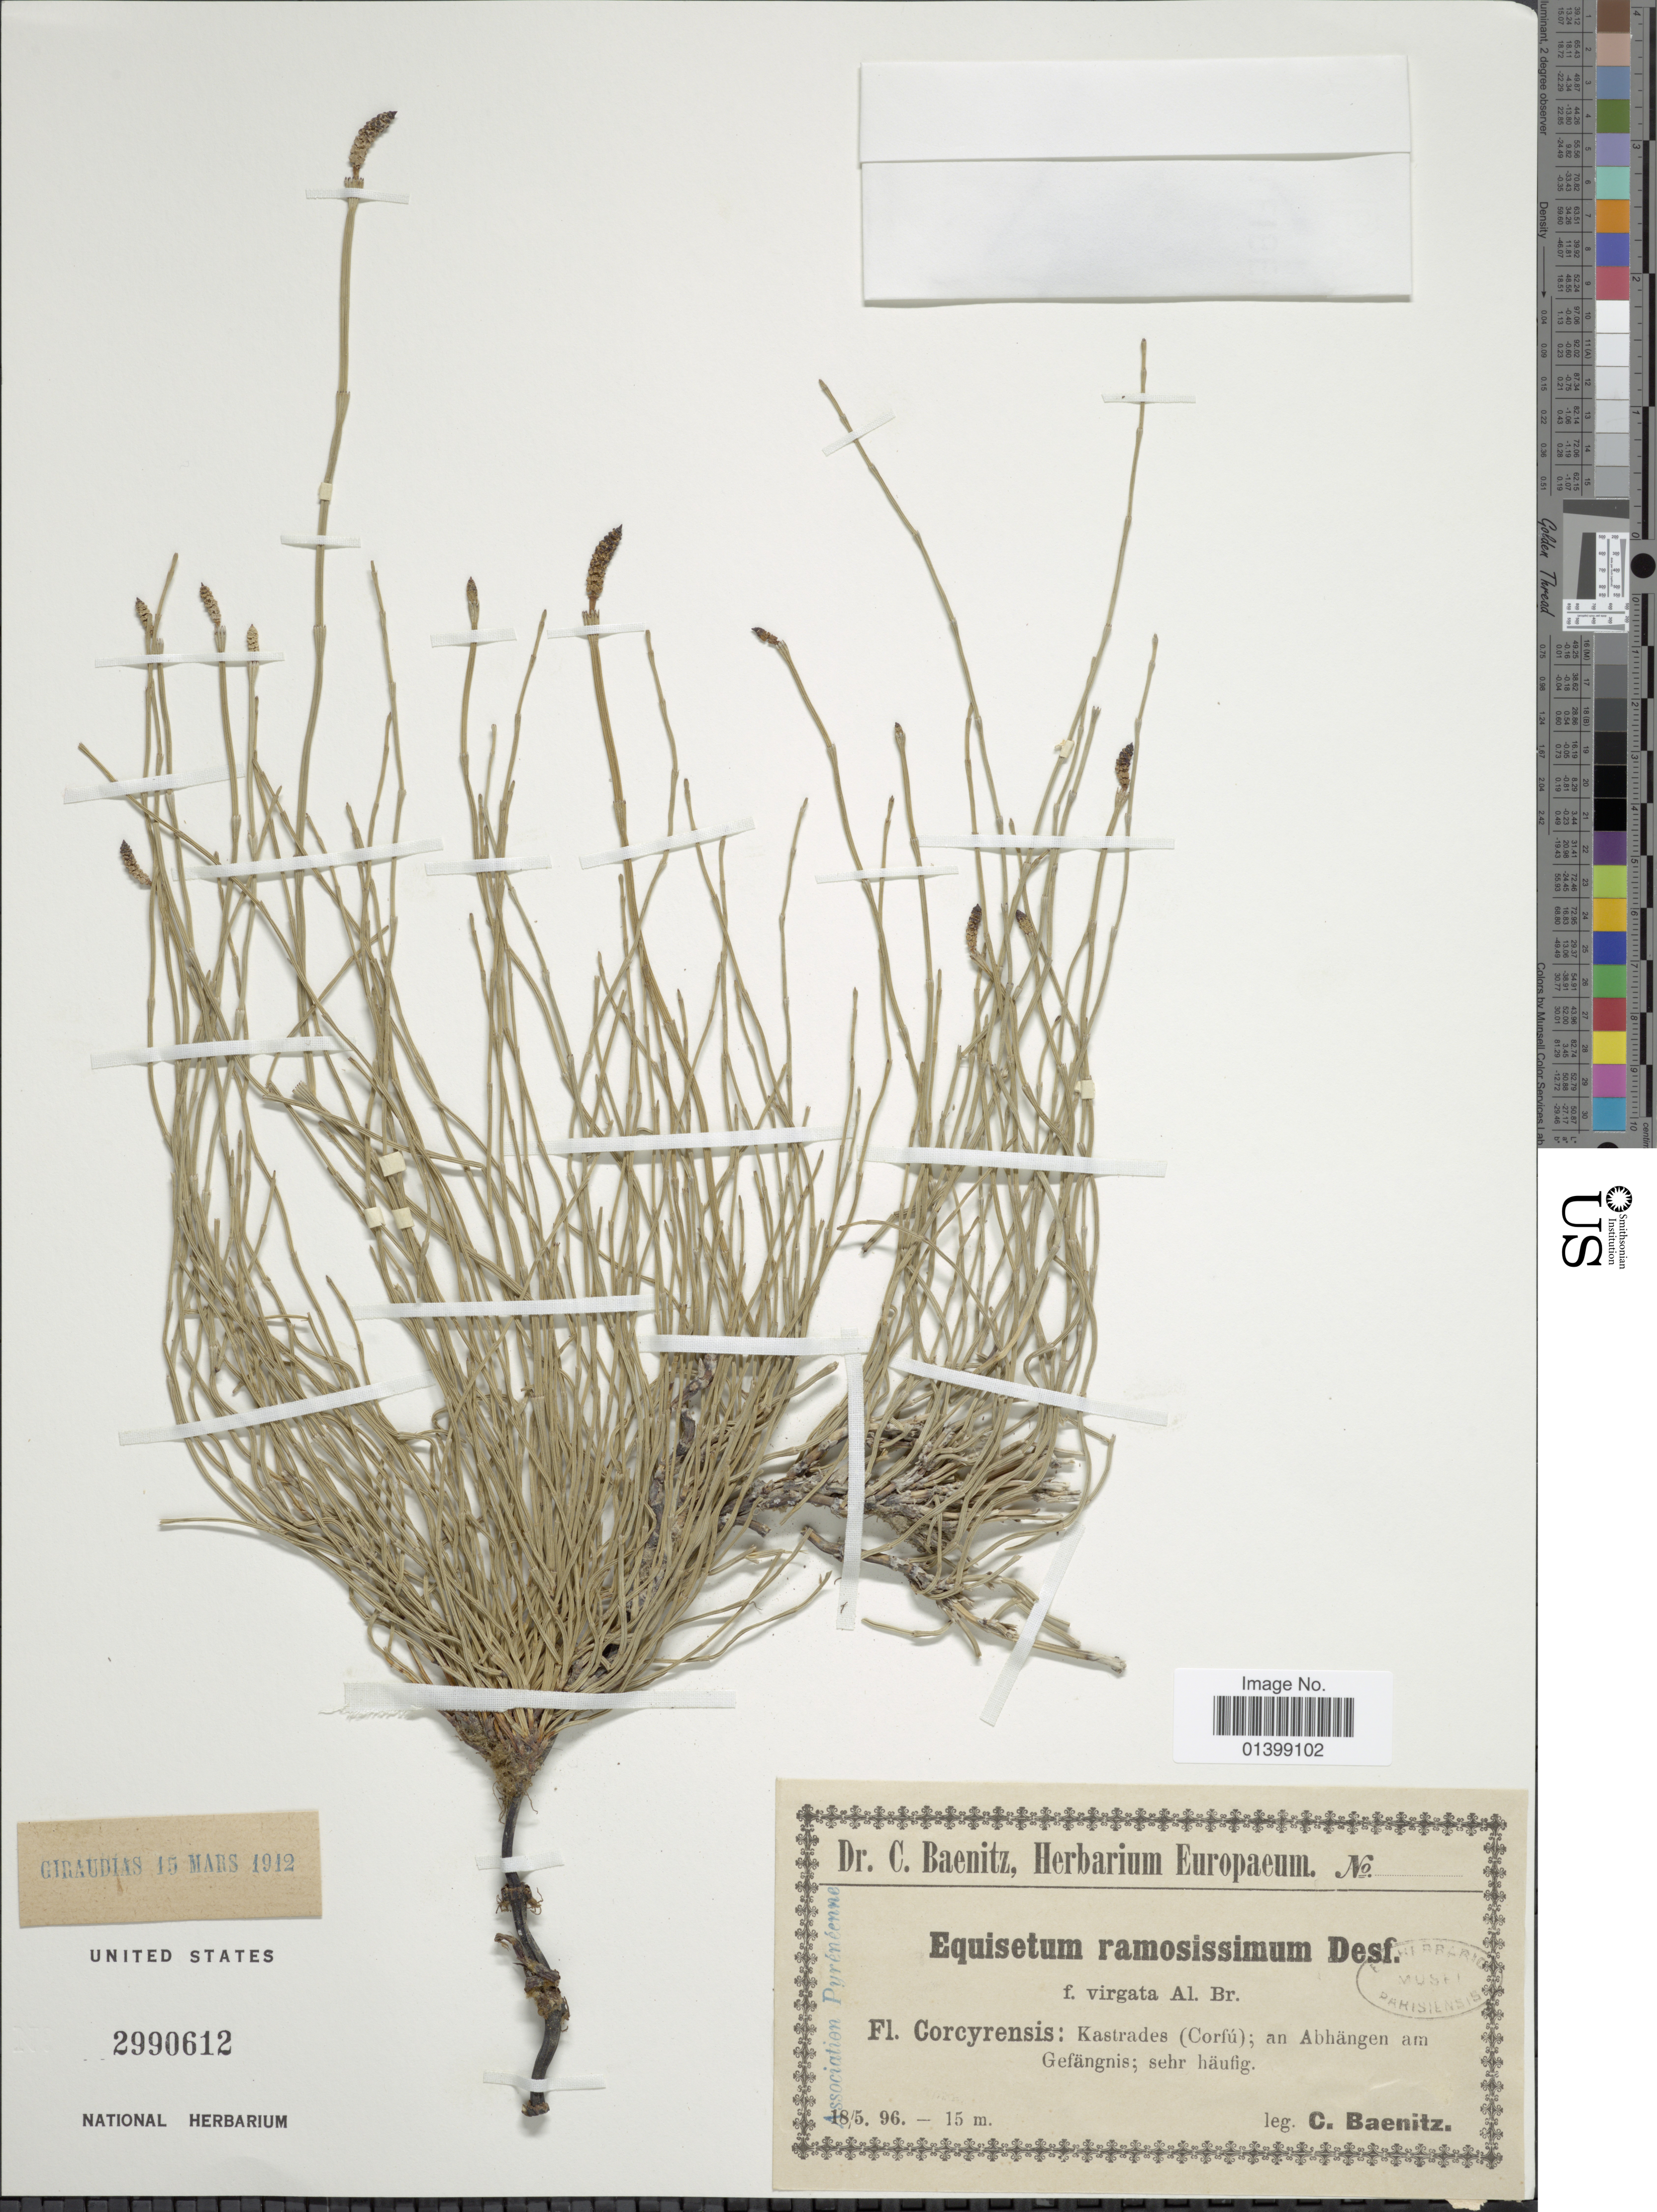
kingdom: Plantae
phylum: Tracheophyta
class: Polypodiopsida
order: Equisetales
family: Equisetaceae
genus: Equisetum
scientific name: Equisetum ramosissimum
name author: Desf.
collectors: C. G. Baenitz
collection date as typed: Transcribed d/m/y: 18/5/96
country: France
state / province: Corsica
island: Corse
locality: Corcyrensis: kastrades (Corfú); an Abhángen am Gefängis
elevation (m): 15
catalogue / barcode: US 2990612